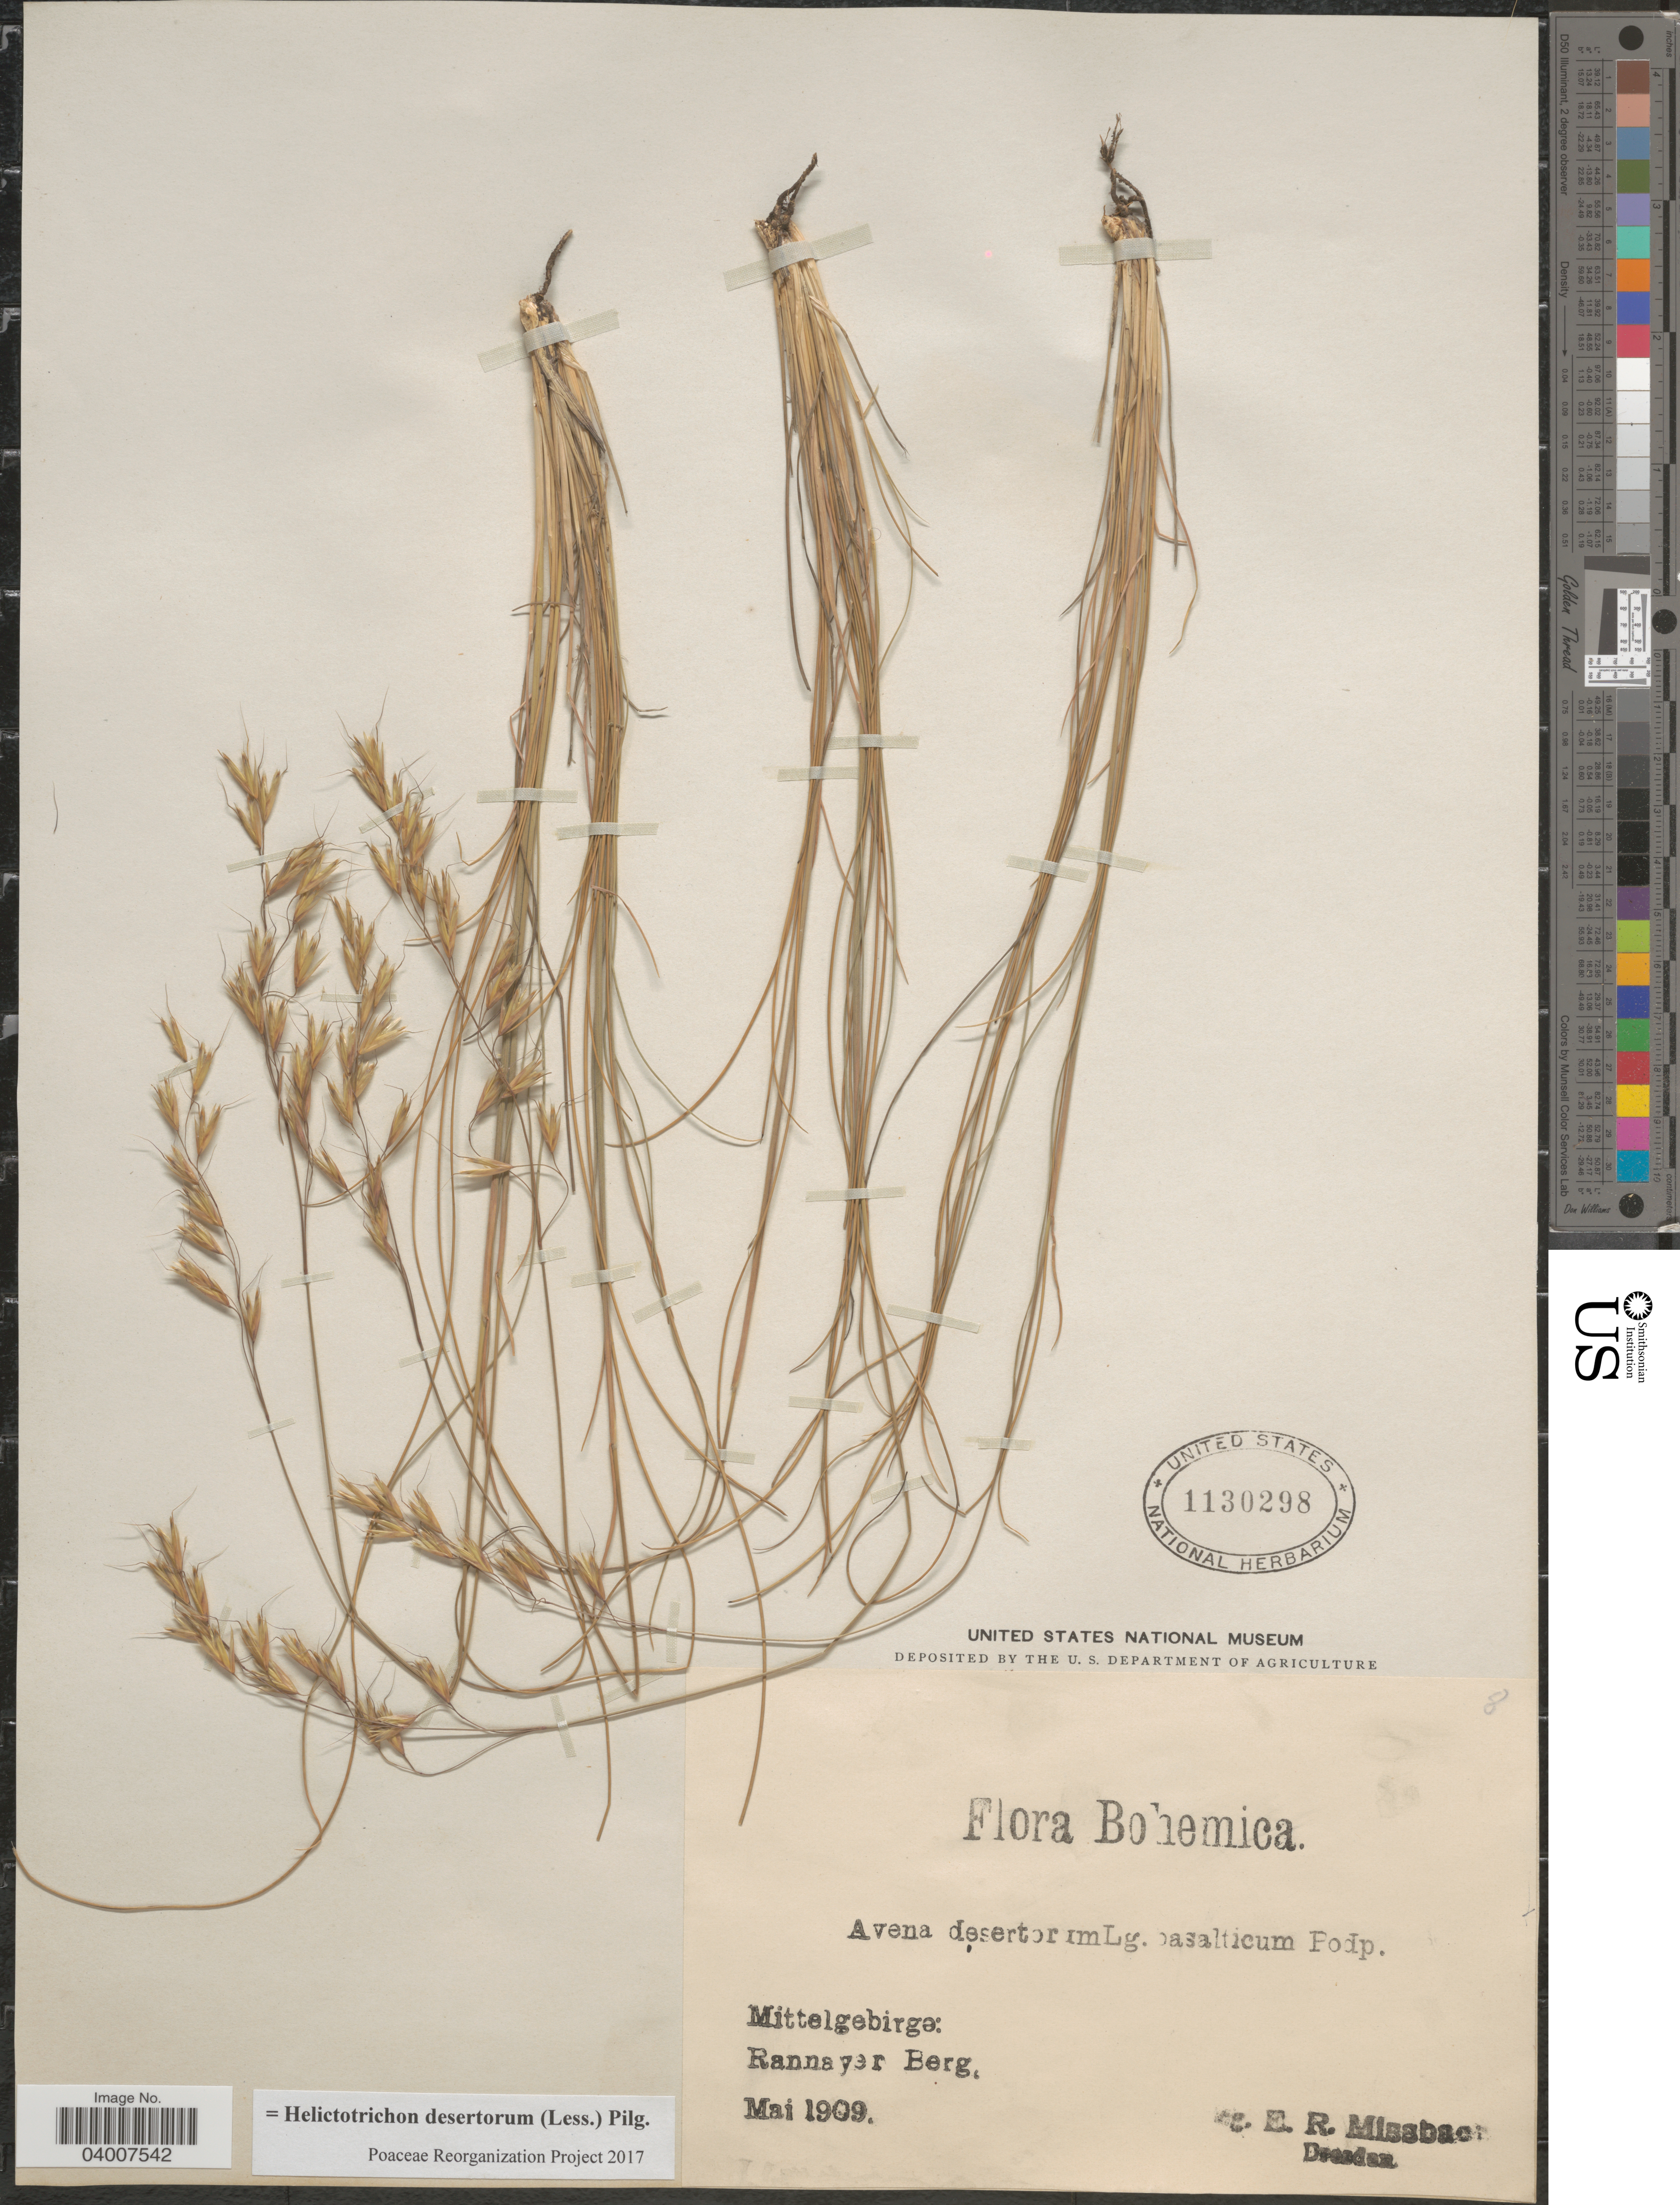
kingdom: Plantae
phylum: Tracheophyta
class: Liliopsida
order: Poales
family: Poaceae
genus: Helictotrichon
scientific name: Helictotrichon desertorum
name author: (Less.) Pilg.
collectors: E. Missbach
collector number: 8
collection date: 1909-05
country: Czechia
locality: Bohemica. Mittelgebirge: Rannayer Berg.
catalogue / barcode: US 1130298